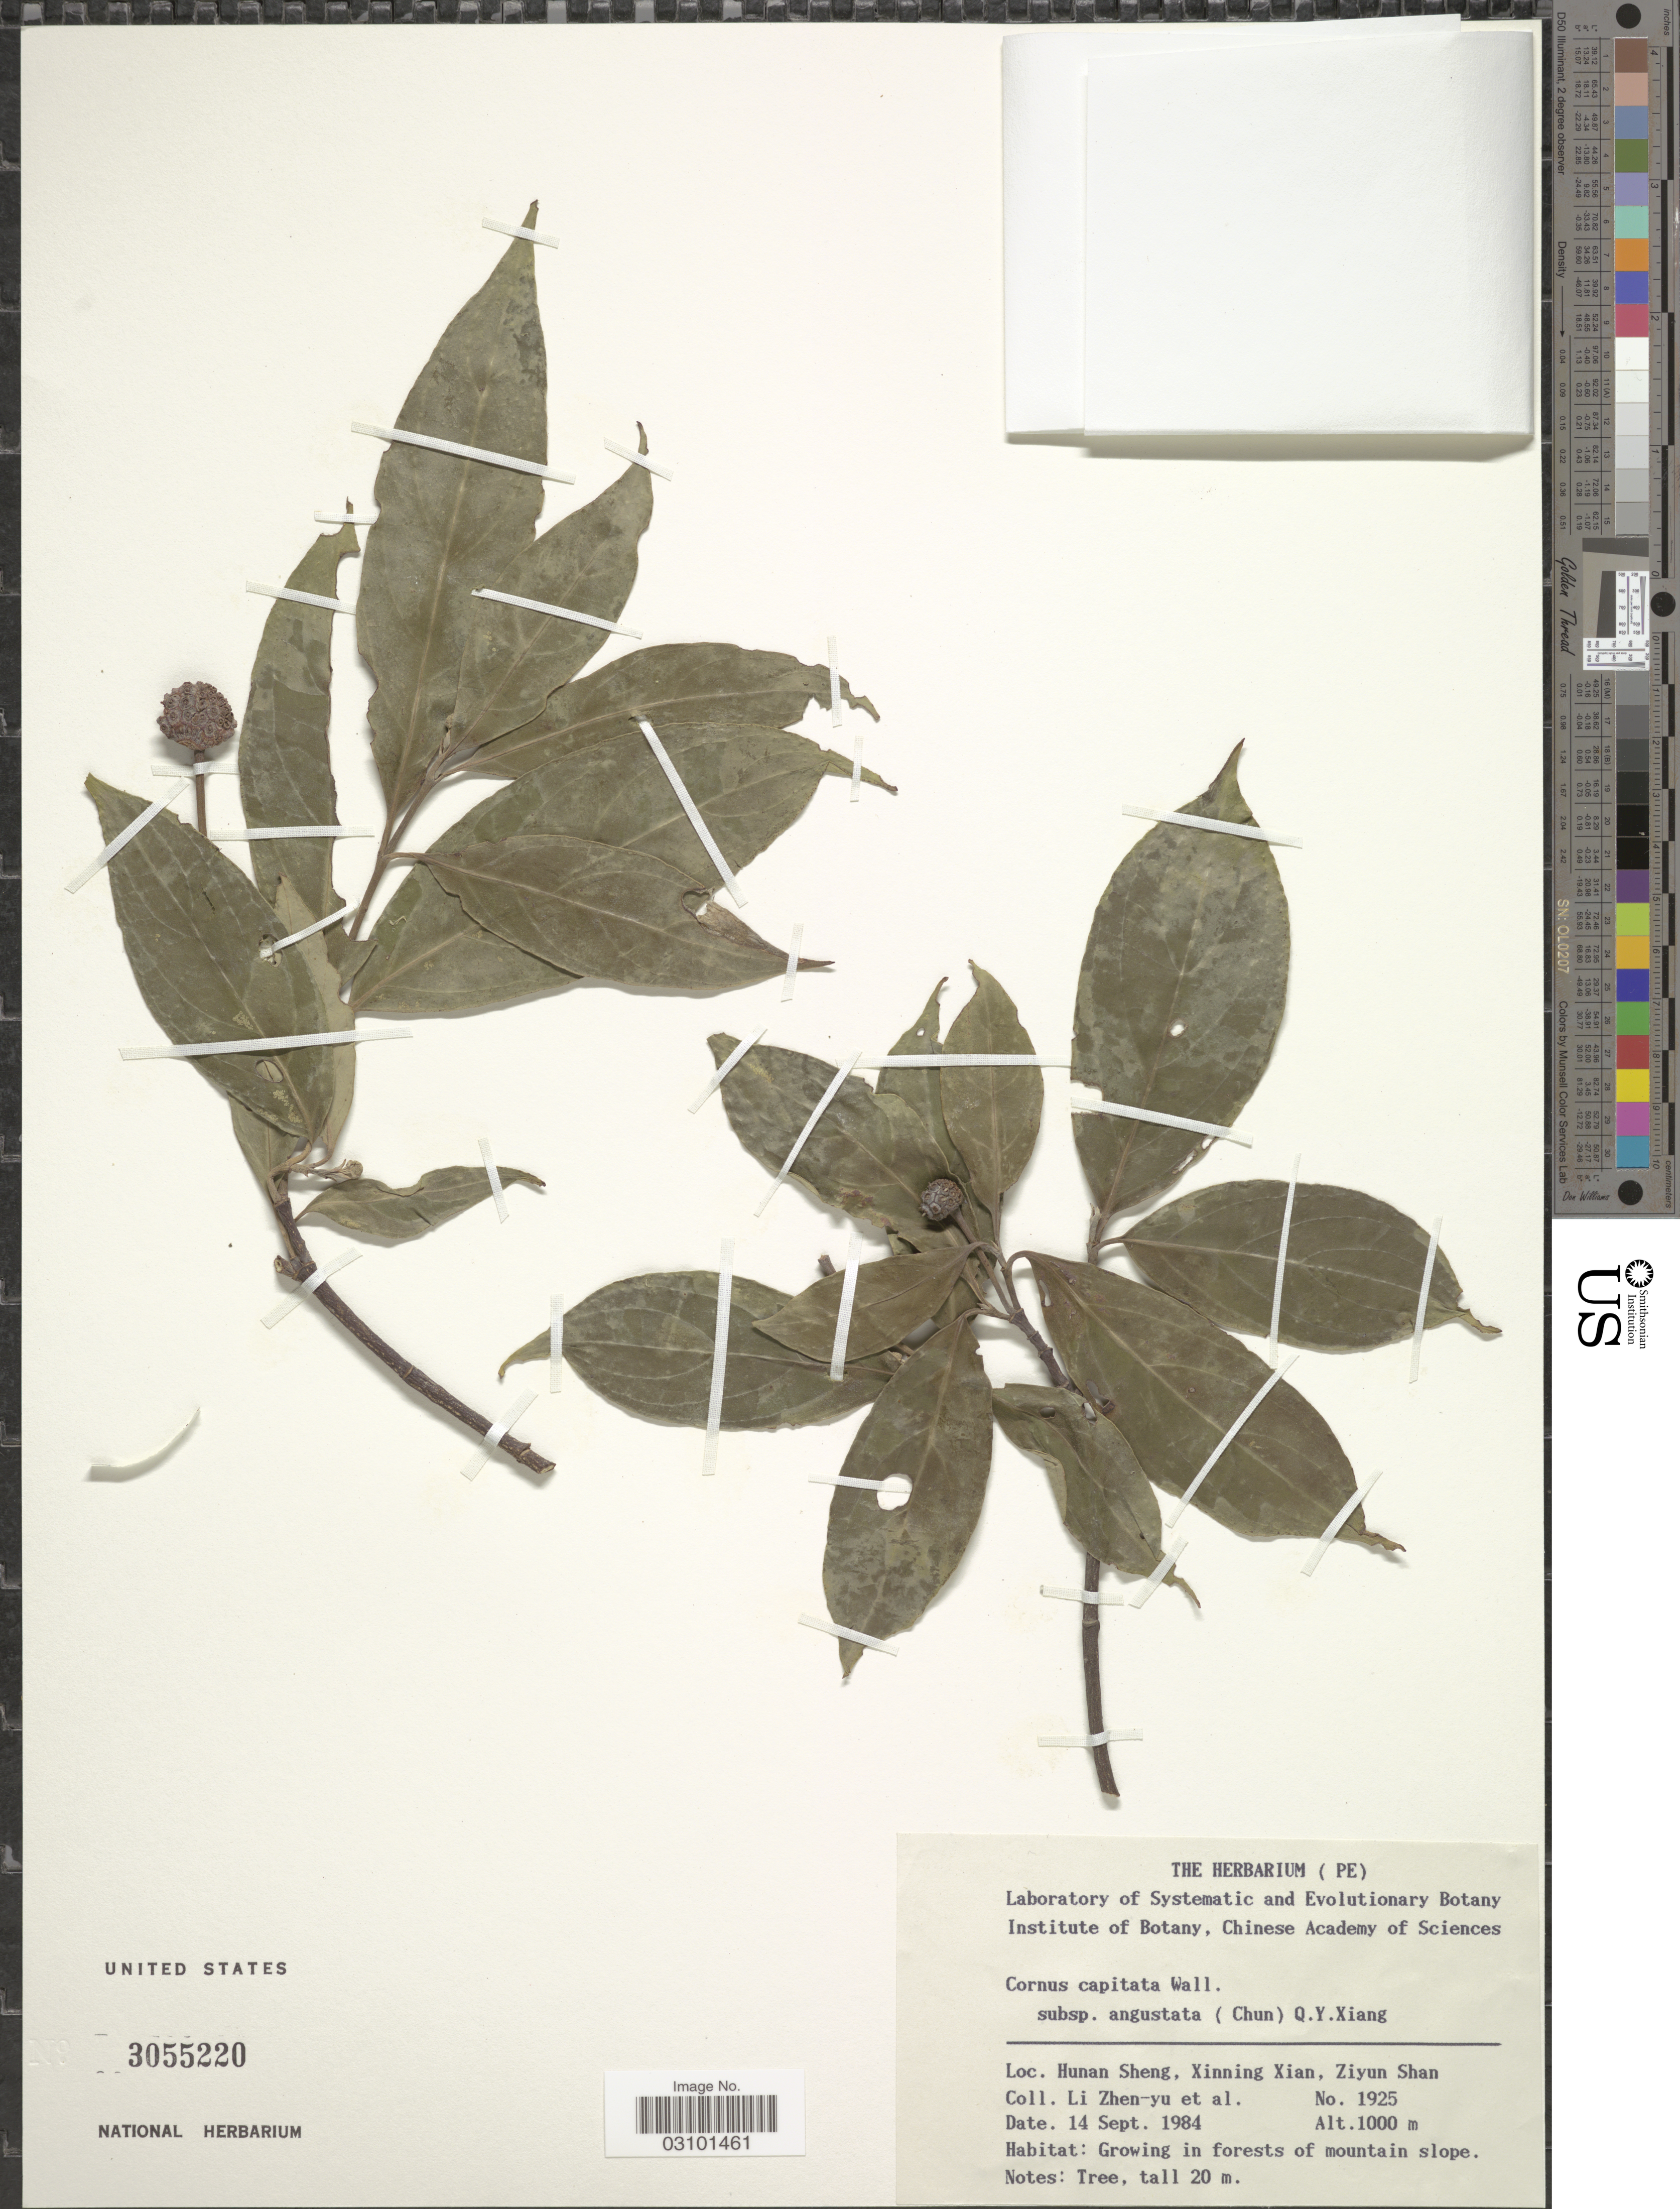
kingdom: Plantae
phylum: Tracheophyta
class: Magnoliopsida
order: Cornales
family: Cornaceae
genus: Cornus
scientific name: Cornus capitata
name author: Wall.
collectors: Z. Y. Li & et al.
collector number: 1925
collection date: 1984-09-14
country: China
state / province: Hunan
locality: Hunan Sheng, Xinning Xian, Ziyun Shan.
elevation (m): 1000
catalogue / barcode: US 3055220